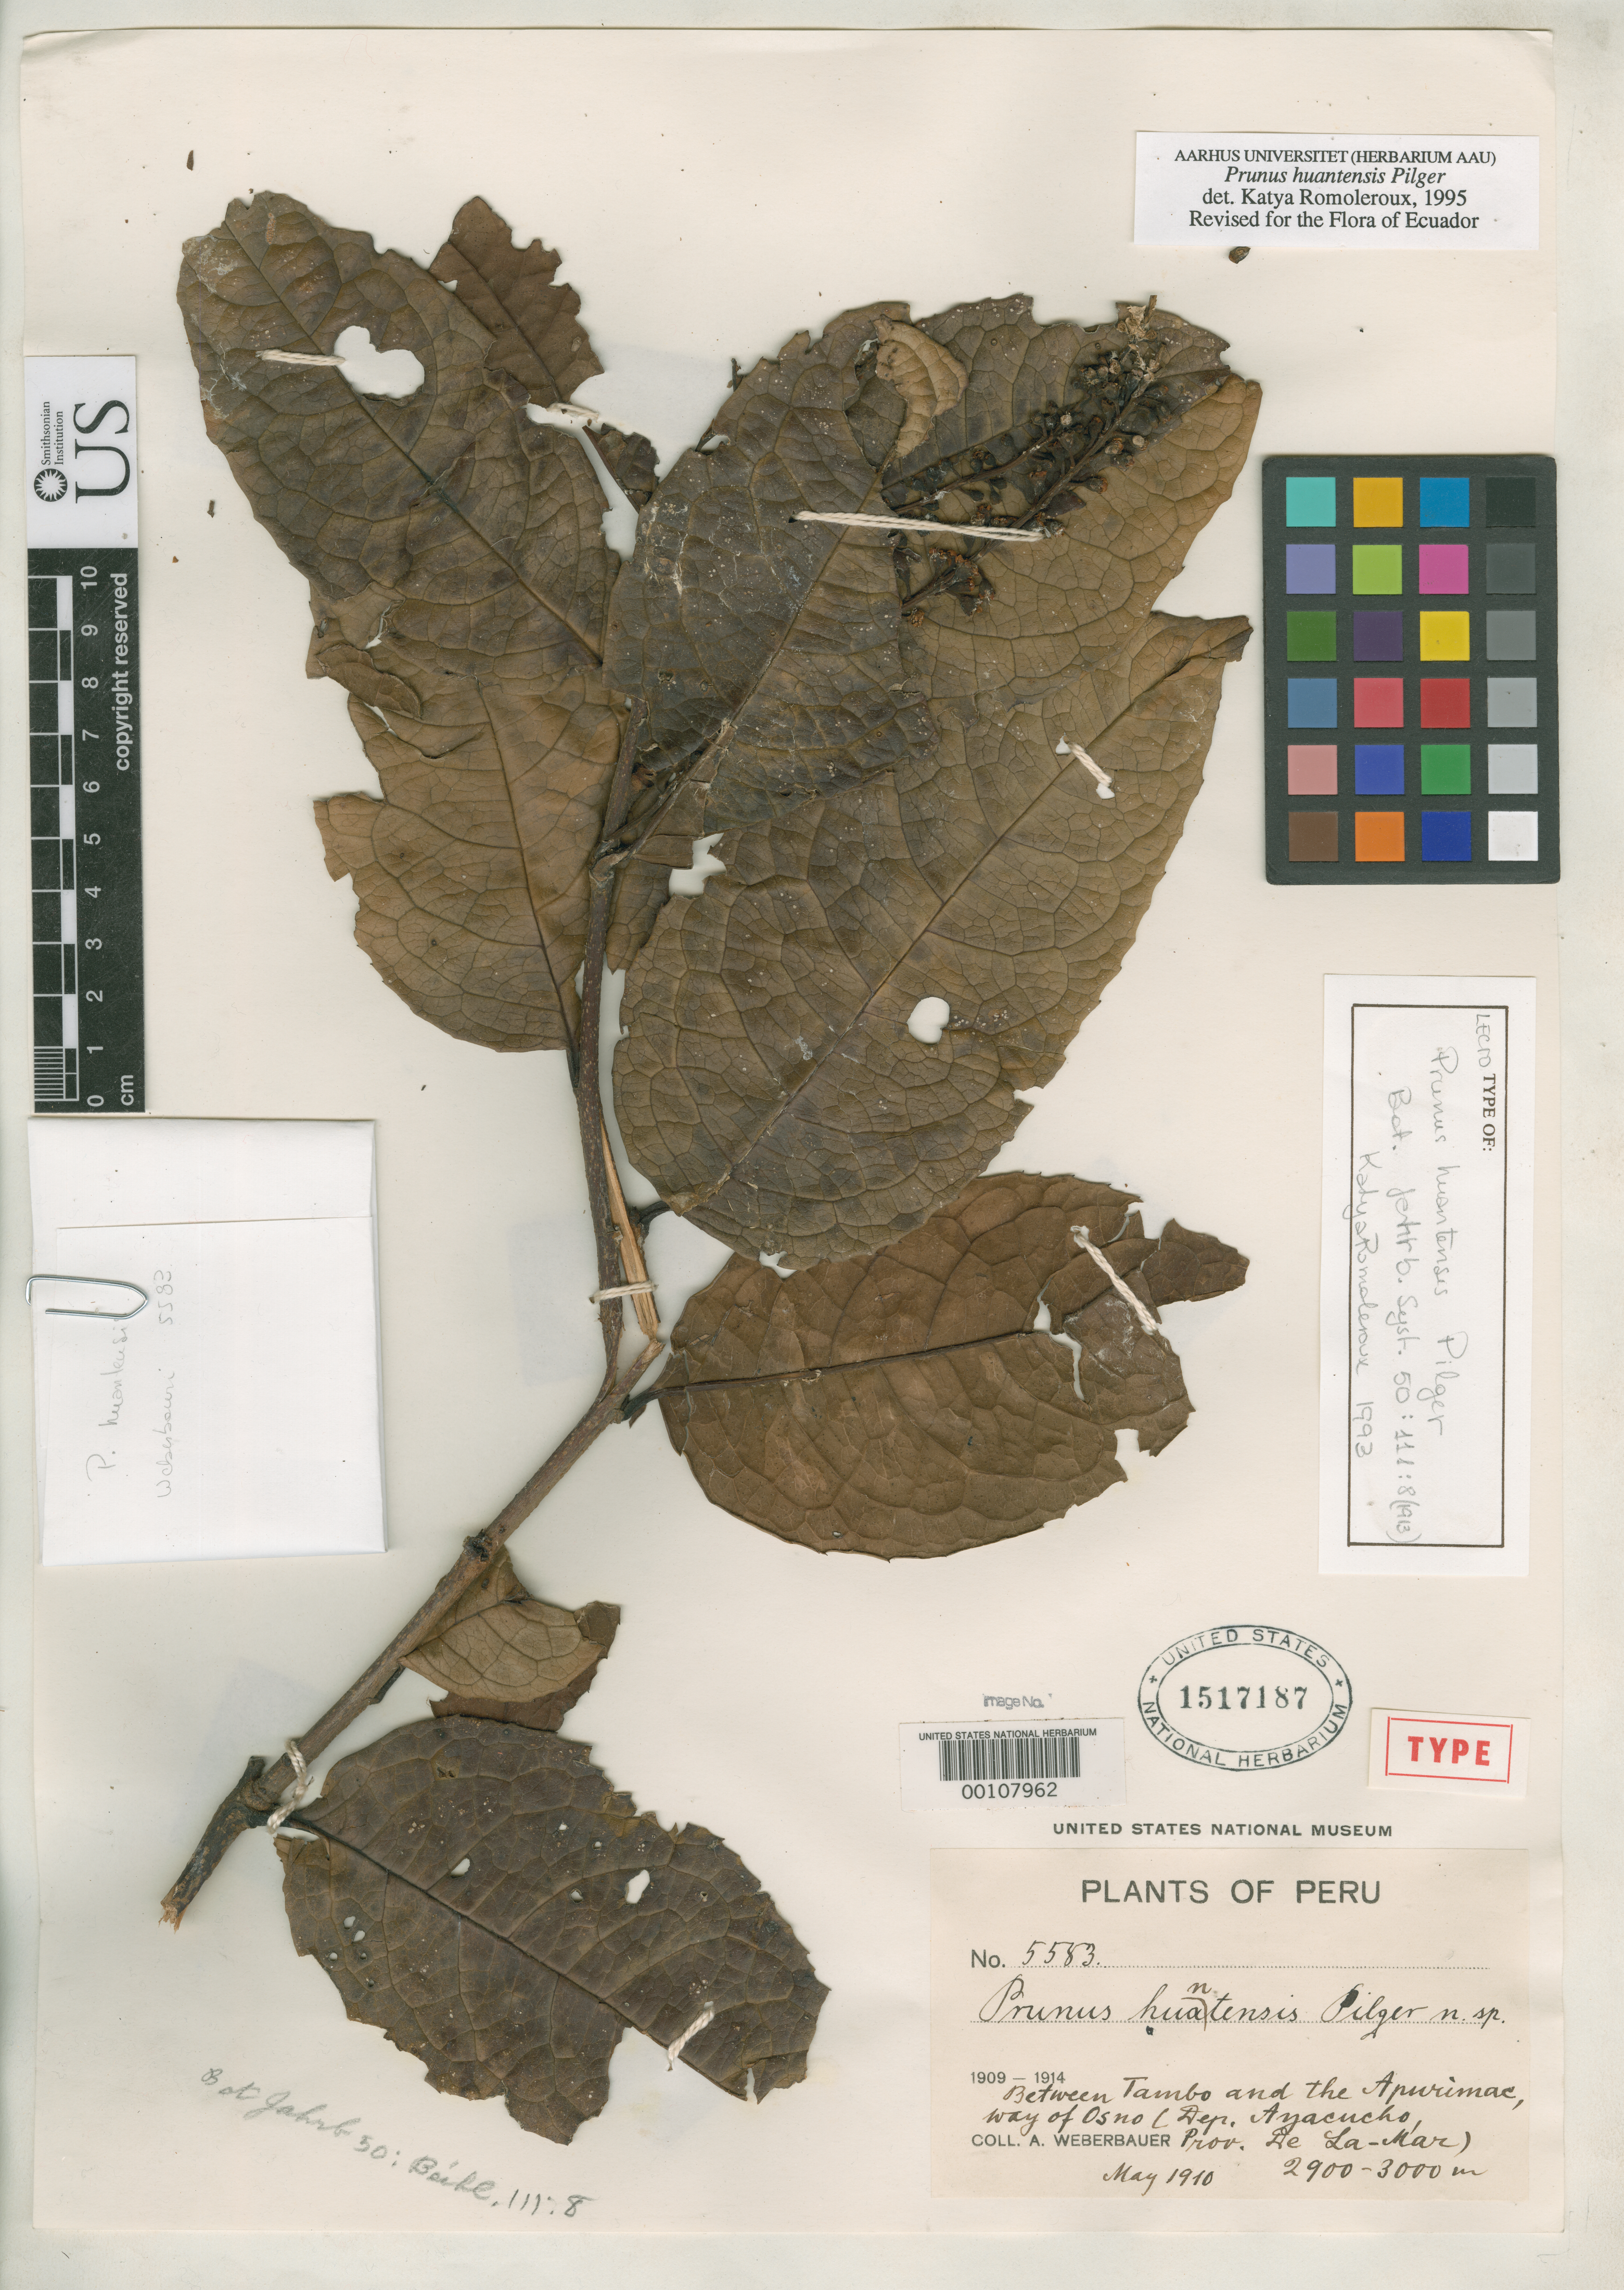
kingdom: Plantae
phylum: Tracheophyta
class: Magnoliopsida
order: Rosales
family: Rosaceae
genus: Prunus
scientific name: Prunus huantensis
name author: Pilg.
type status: Isotype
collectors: A. Weberbauer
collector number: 5583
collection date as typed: May 1910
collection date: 1910-05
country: Peru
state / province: Ayacucho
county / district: La Mar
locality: between Tambo and Apurímac, way of Osno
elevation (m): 2900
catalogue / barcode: US 1517187